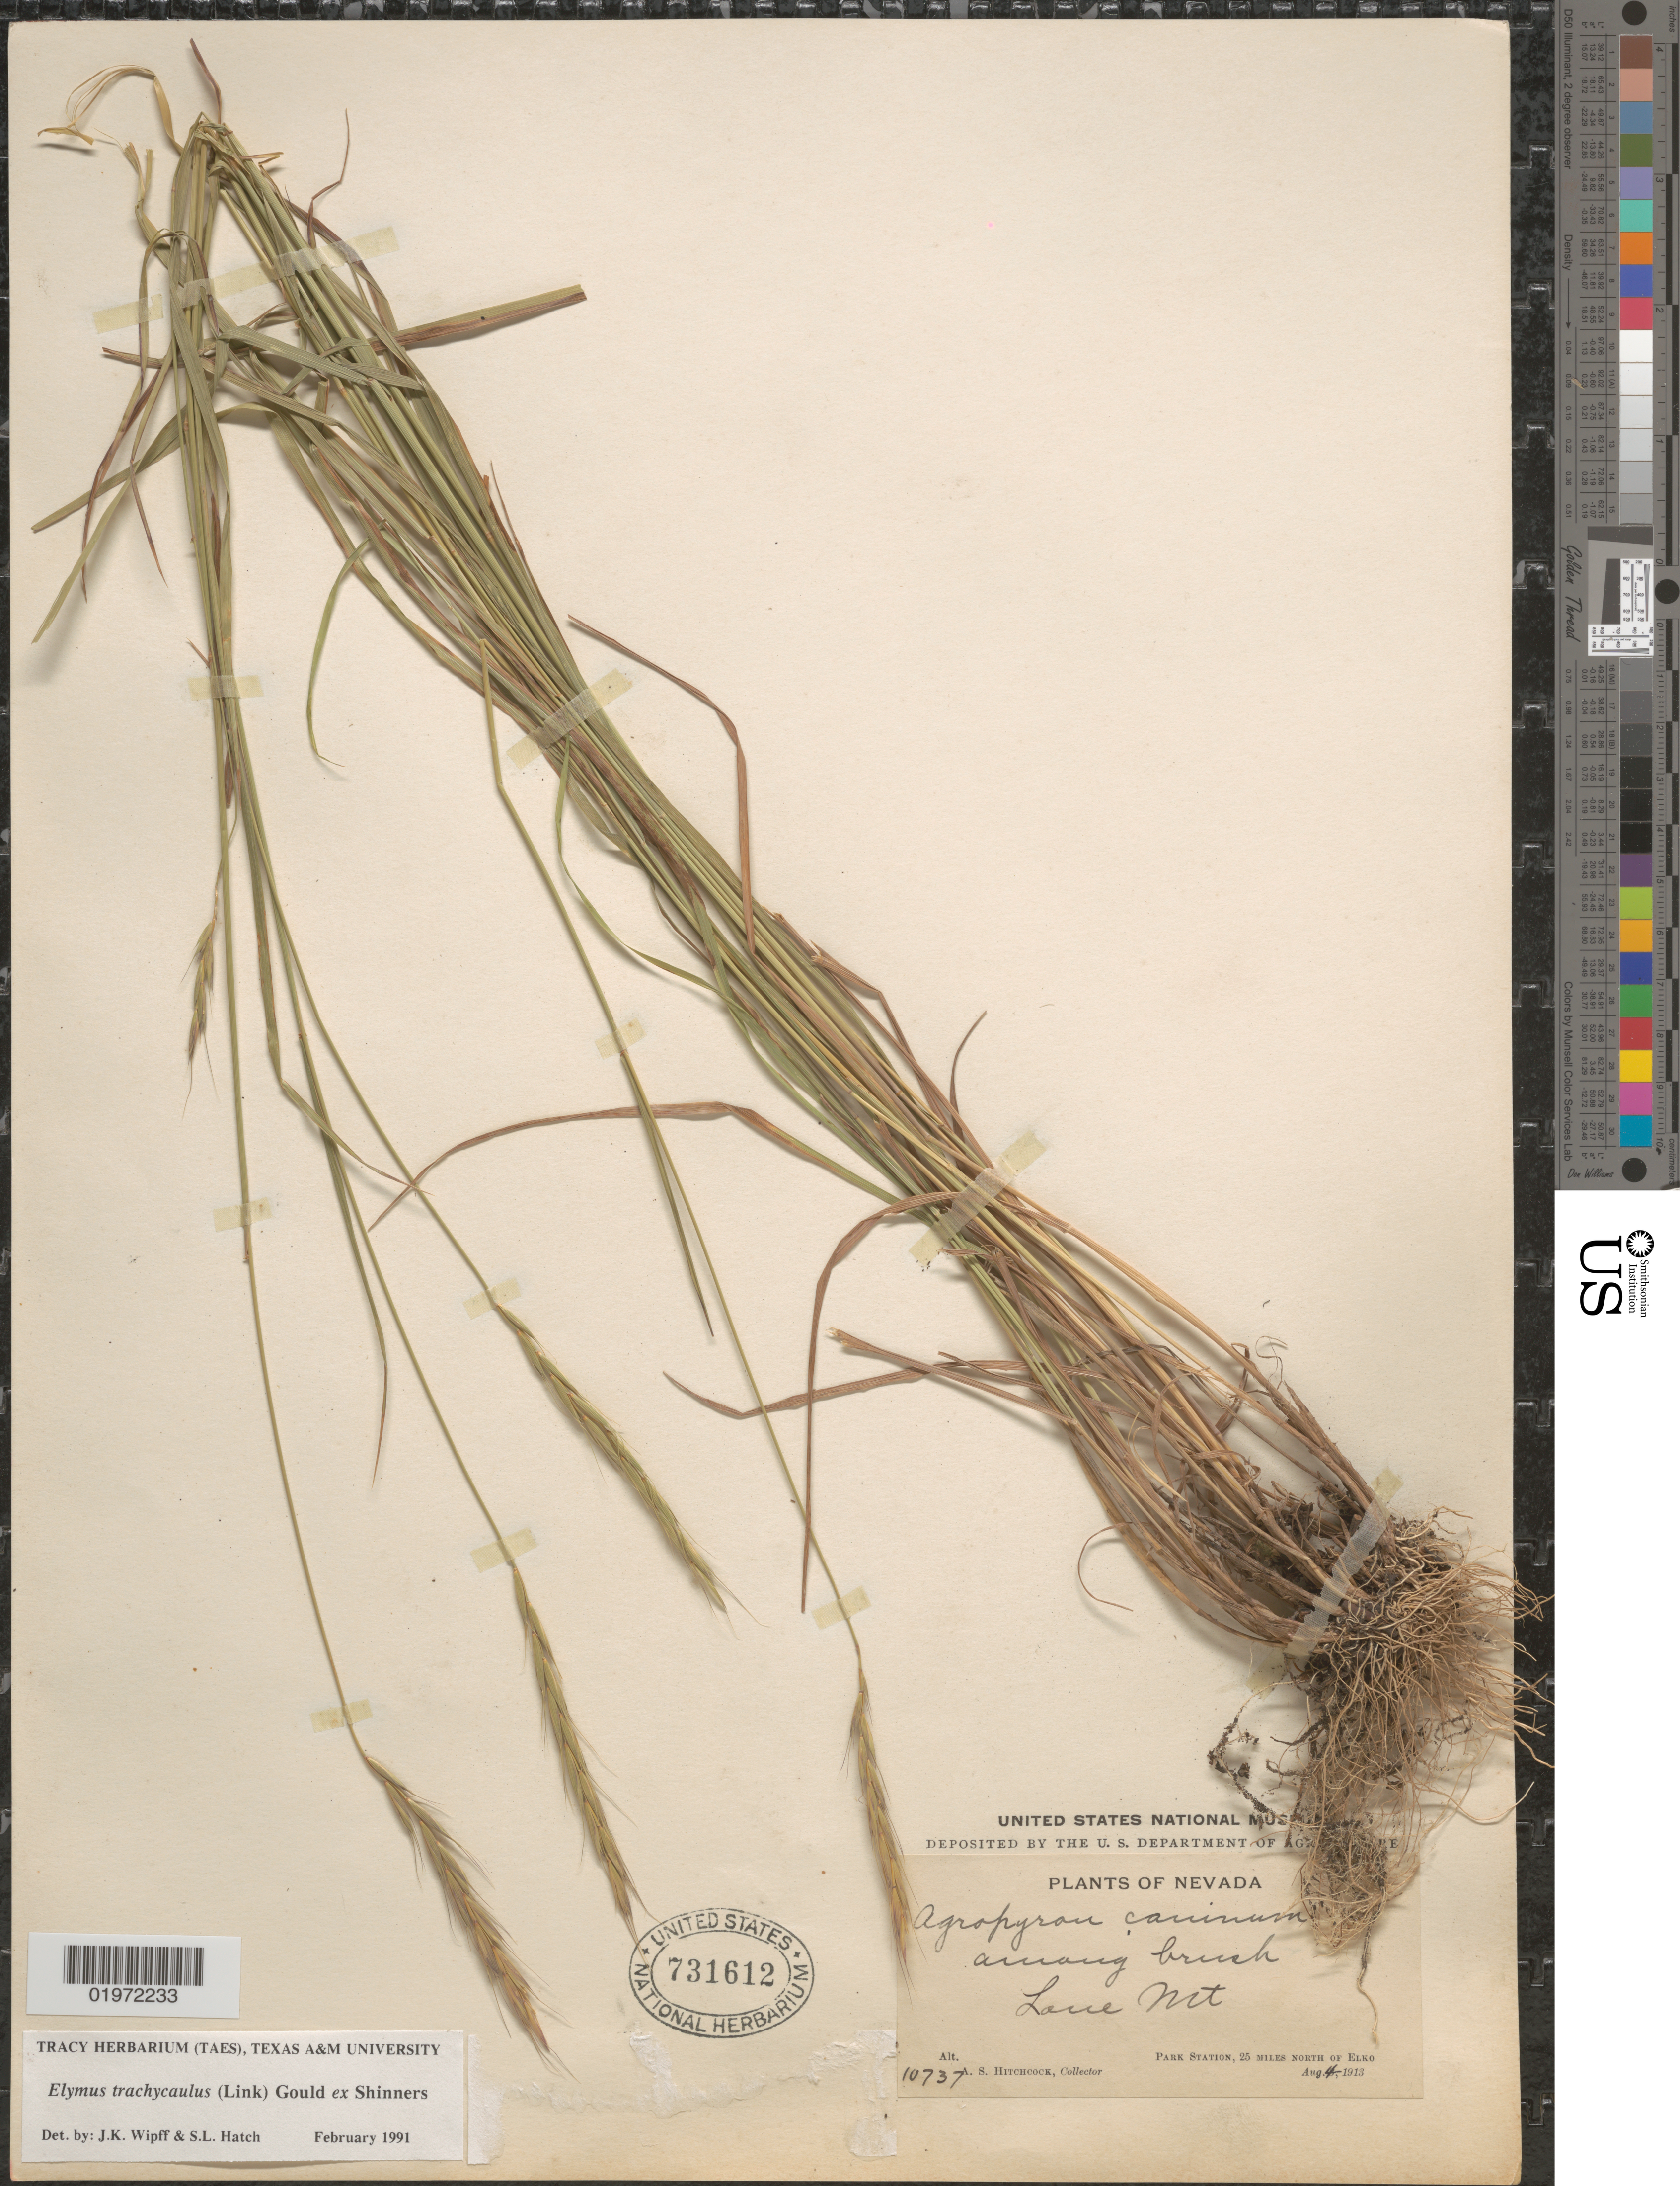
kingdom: Plantae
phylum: Tracheophyta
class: Liliopsida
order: Poales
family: Poaceae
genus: Elymus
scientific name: Elymus trachycaulus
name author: (Link) Gould ex Shinners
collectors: A. S. Hitchcock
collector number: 10737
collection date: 1913-08-04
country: United States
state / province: Nevada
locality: Among brush. Low Mt. Park Station, 25 miles North of Elko.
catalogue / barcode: US 731612